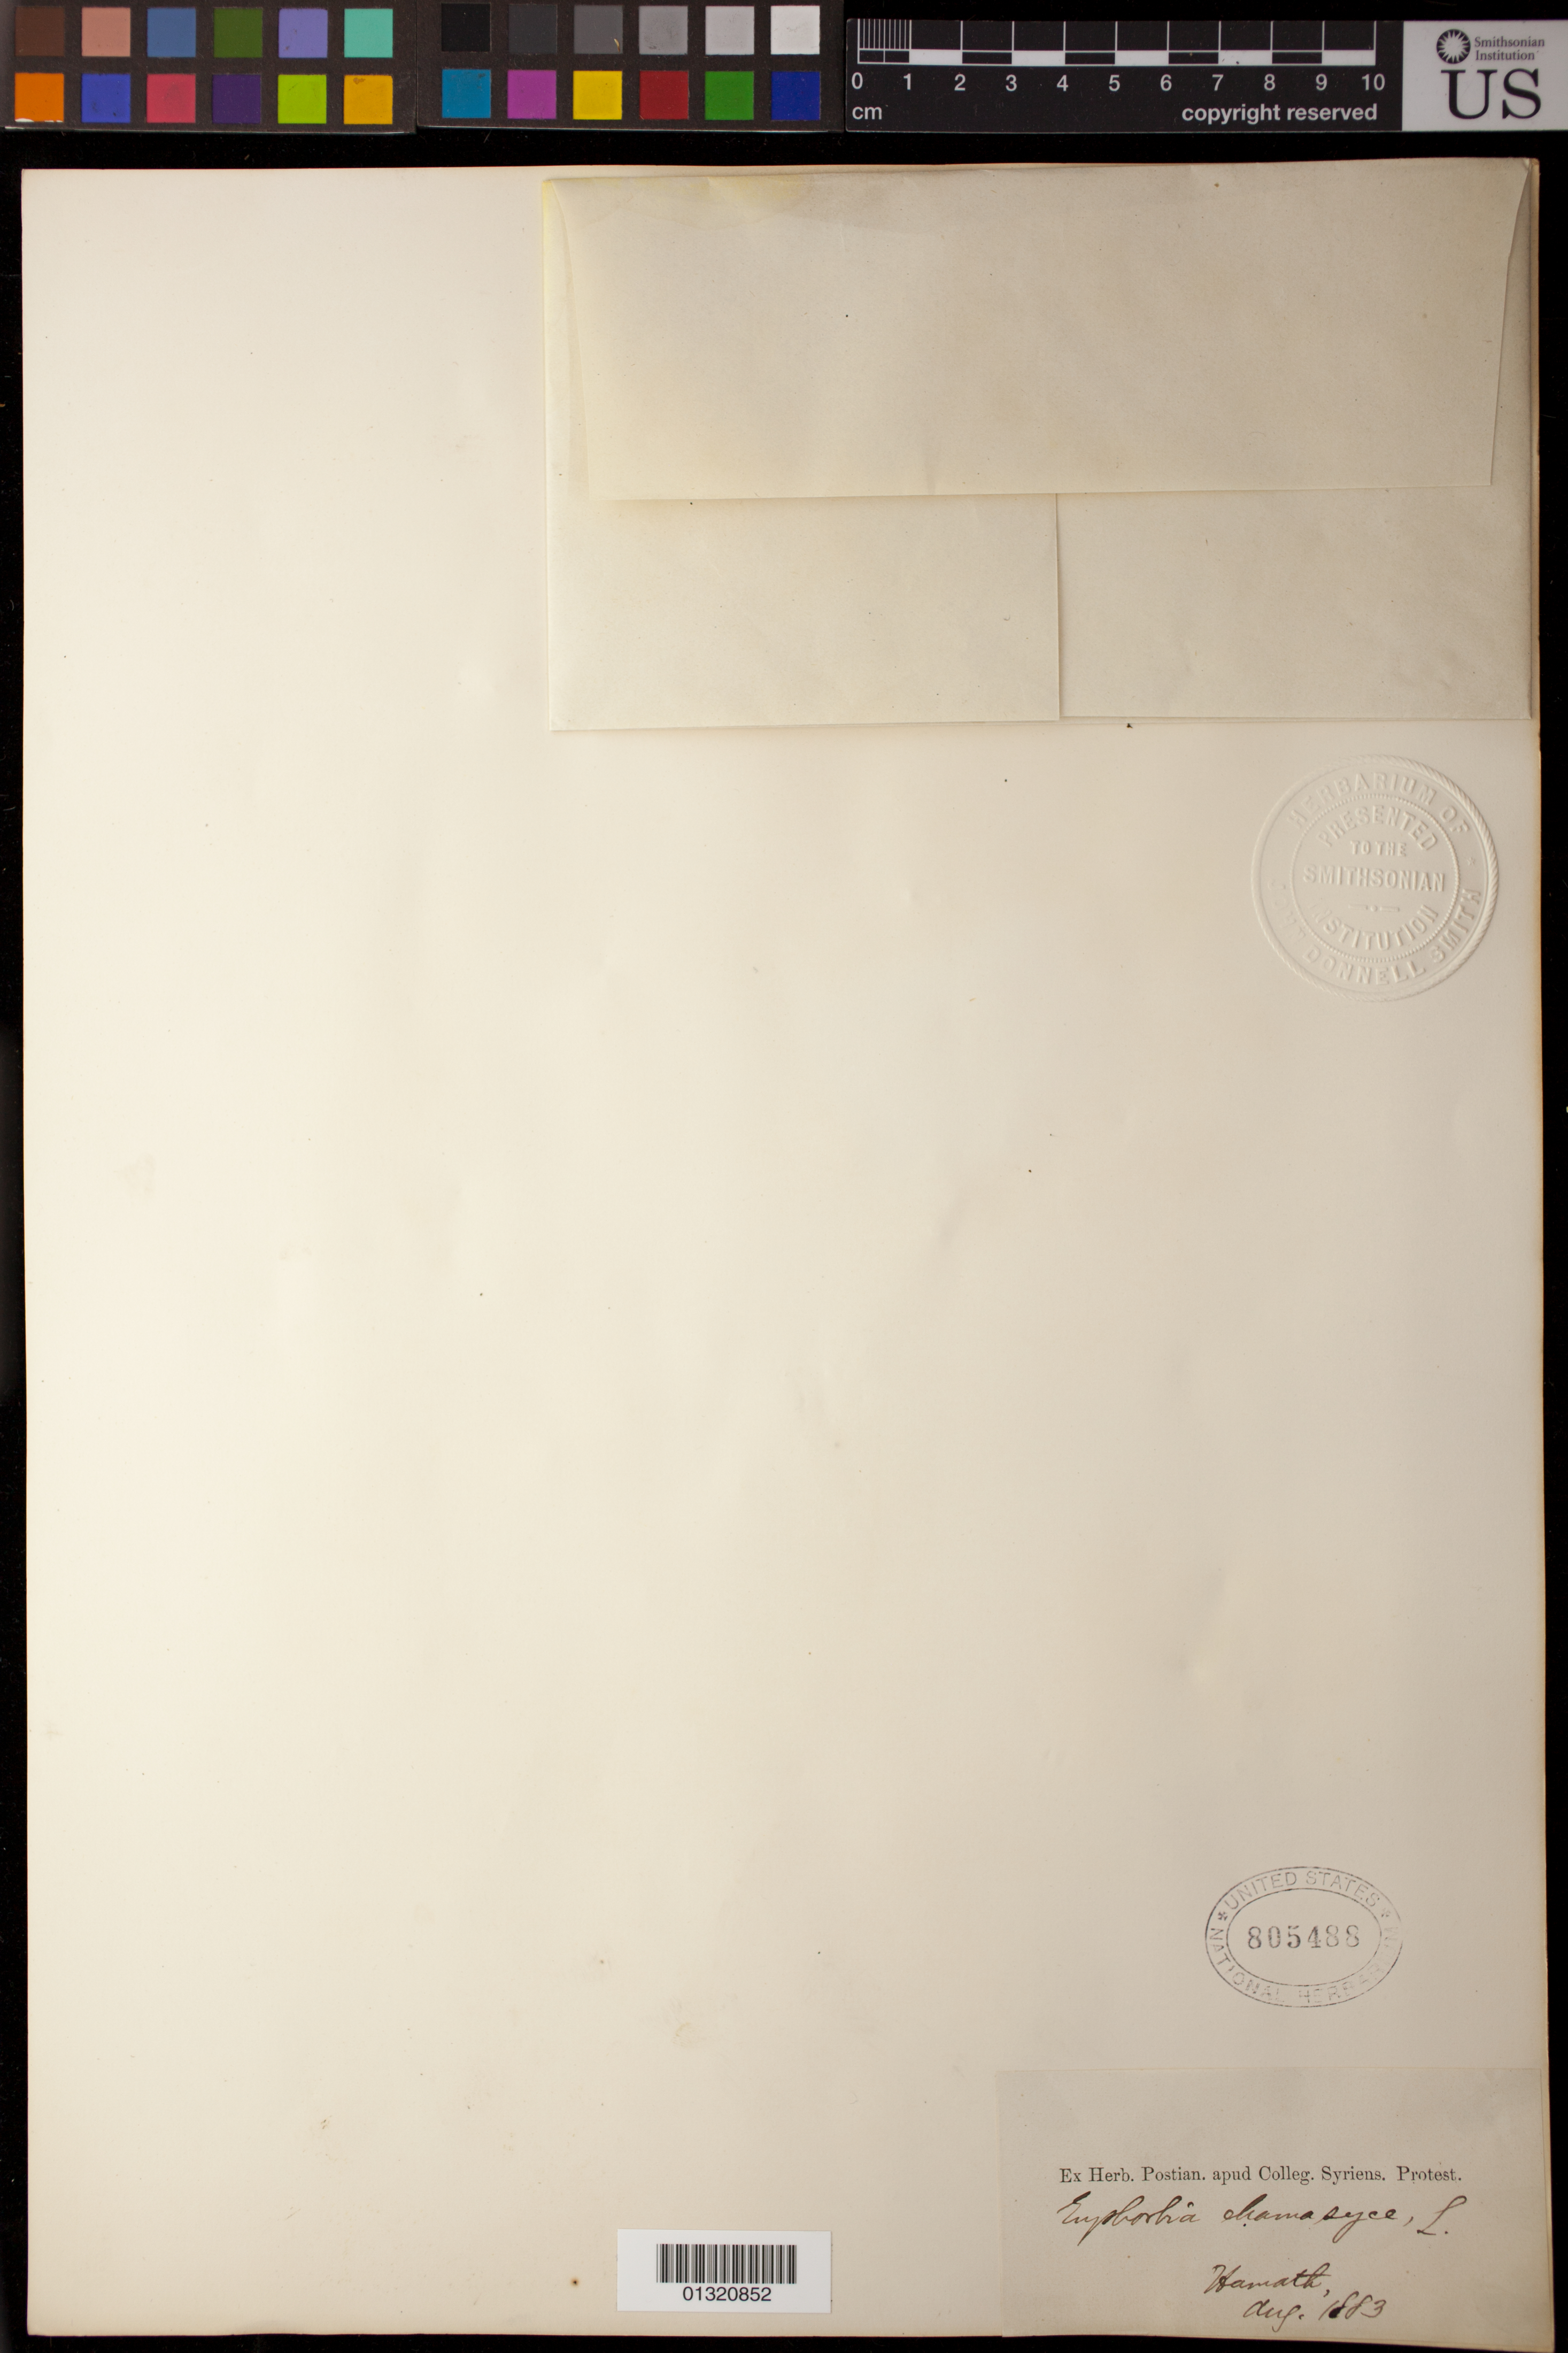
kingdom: Plantae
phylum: Tracheophyta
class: Magnoliopsida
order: Malpighiales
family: Euphorbiaceae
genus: Euphorbia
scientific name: Euphorbia chamaesyce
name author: L.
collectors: ex herb. Postian. apud Colleg. Syriens. Protest. USE "Fannie P. A. Shepard" (10308853) AS PRIMARY COLLECTOR INSTEAD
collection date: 1883-08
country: Syria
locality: Hamath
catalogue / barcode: US 805488